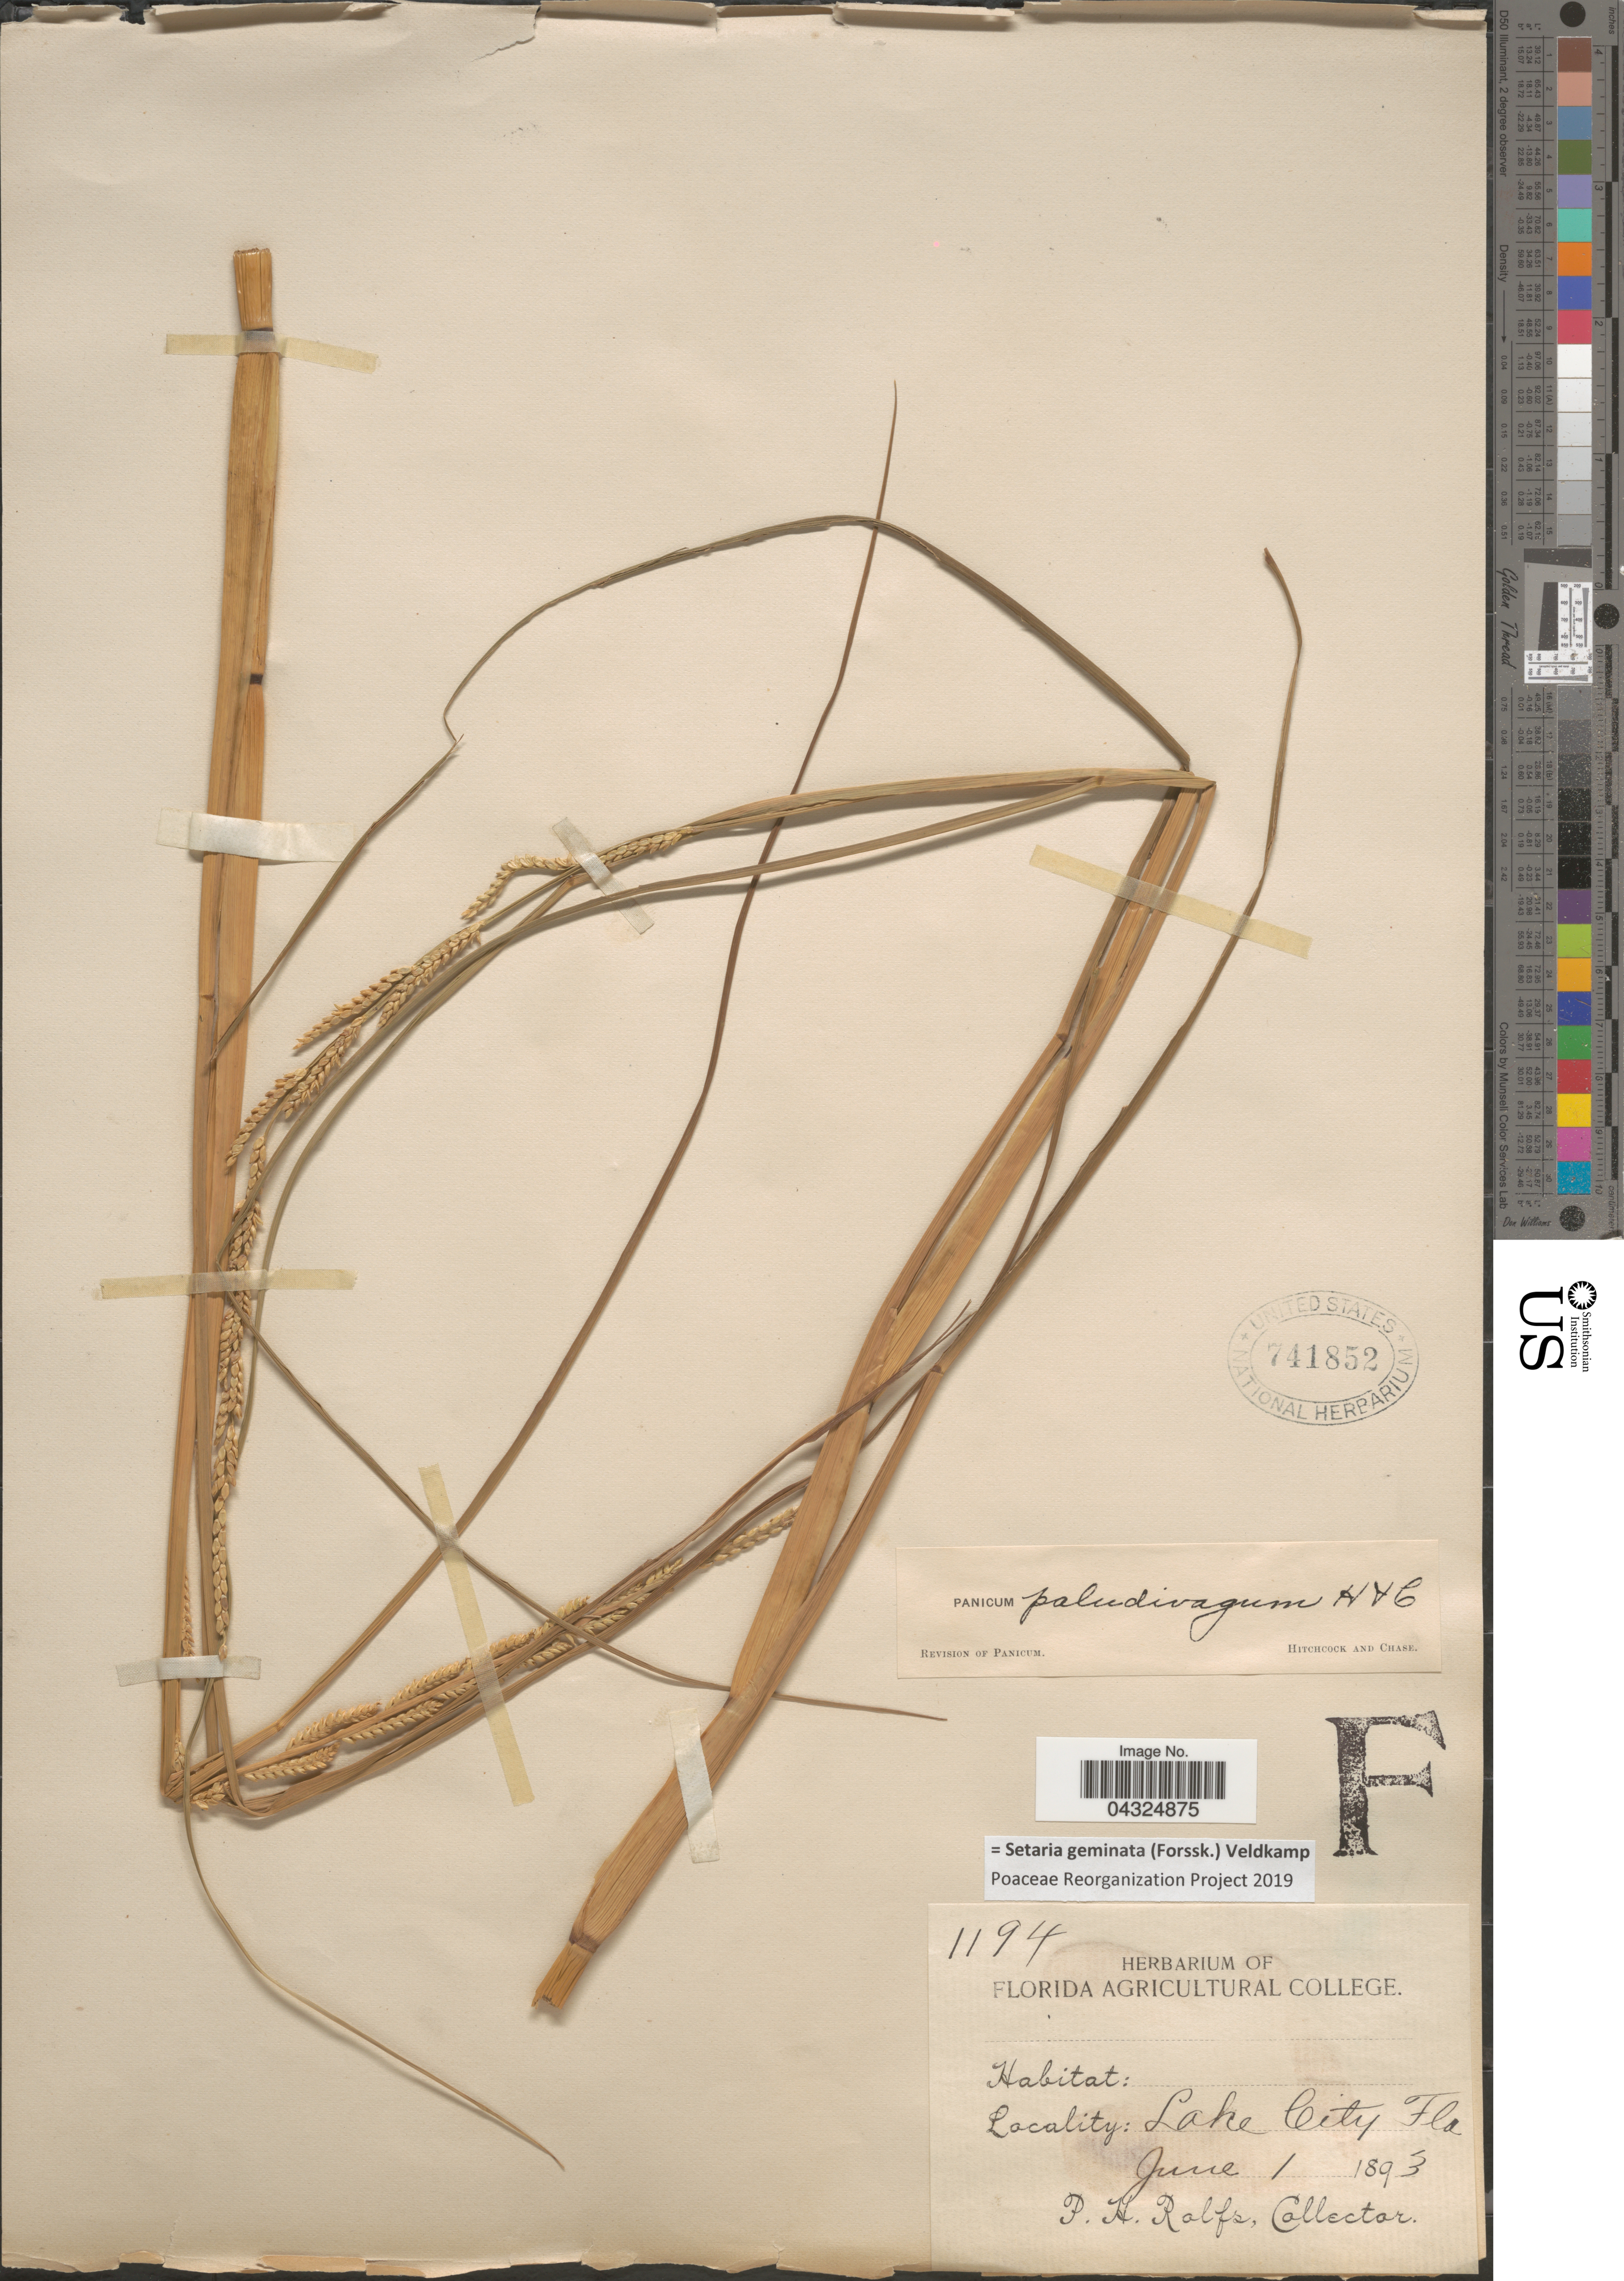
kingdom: Plantae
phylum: Tracheophyta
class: Liliopsida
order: Poales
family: Poaceae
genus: Setaria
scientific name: Setaria geminata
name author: (Forssk.) Veldkamp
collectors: P. H. Rolfs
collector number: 1194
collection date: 1893-06-01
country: United States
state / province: Florida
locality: Lake City.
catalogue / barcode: US 741852